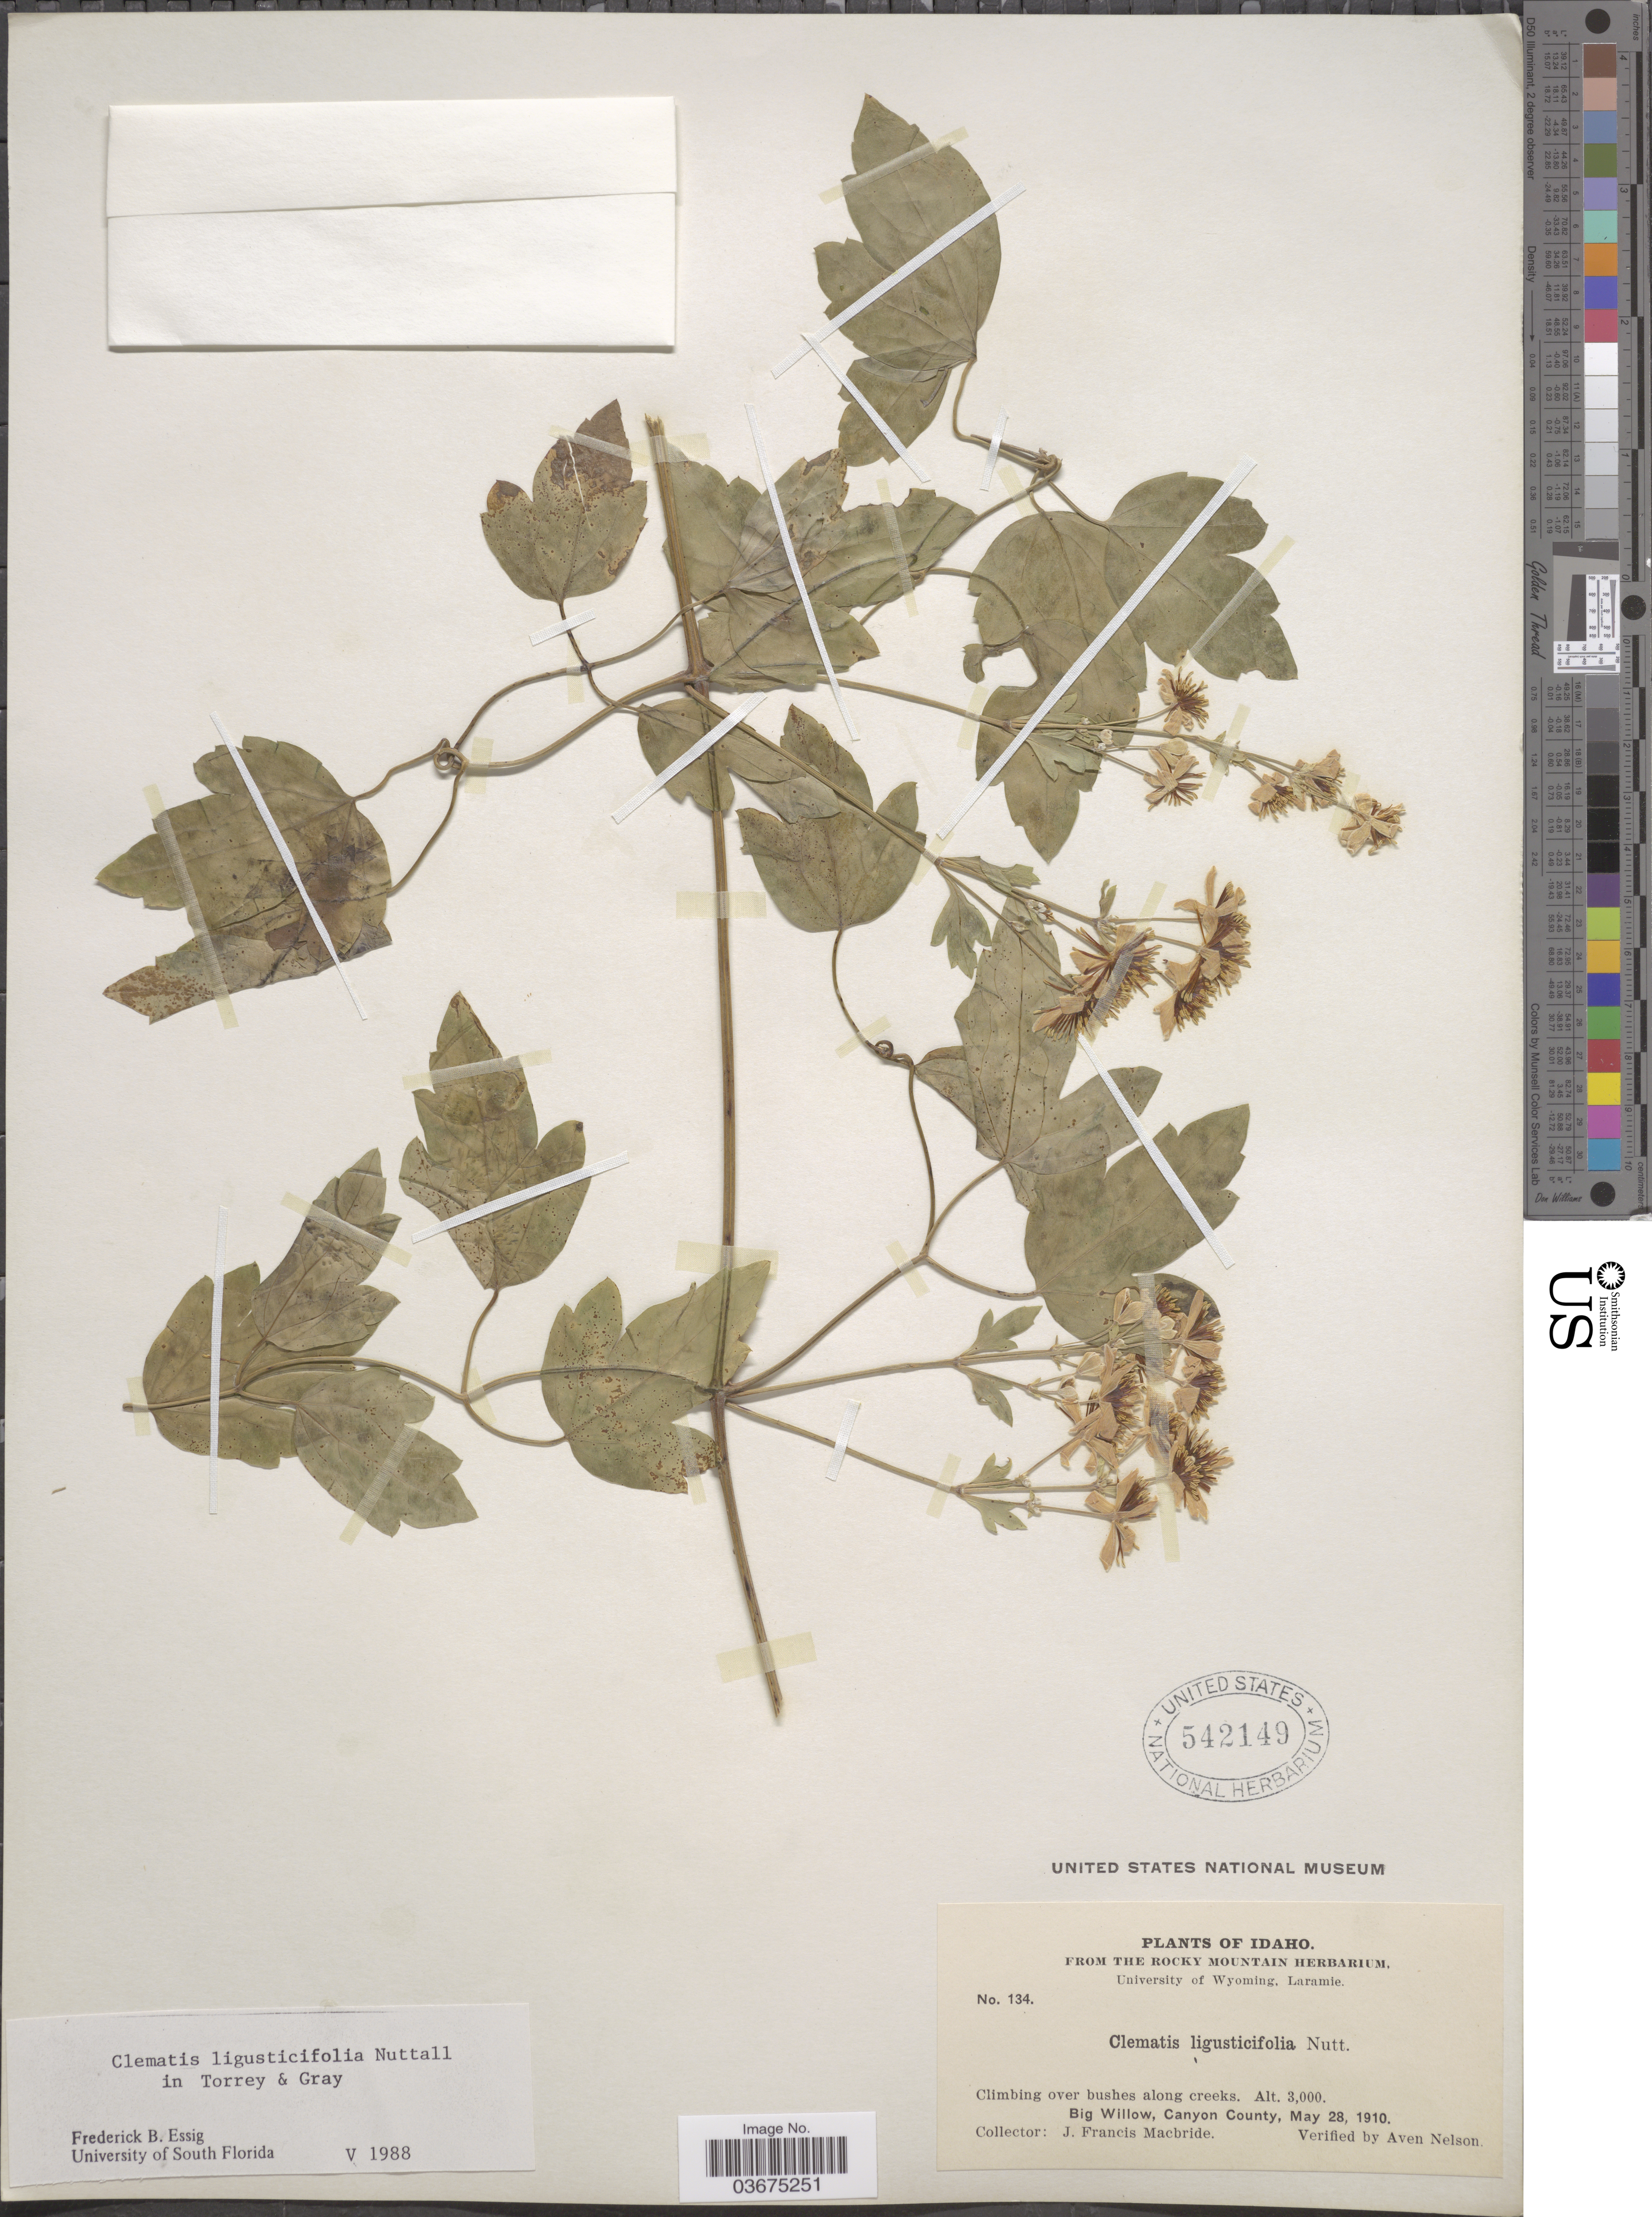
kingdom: Plantae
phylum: Tracheophyta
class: Magnoliopsida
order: Ranunculales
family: Ranunculaceae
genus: Clematis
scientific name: Clematis ligusticifolia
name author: Nutt.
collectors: J. F. Macbride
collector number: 134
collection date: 1910-05-28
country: United States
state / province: Idaho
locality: Big Willow, Canyon County.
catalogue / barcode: US 542149